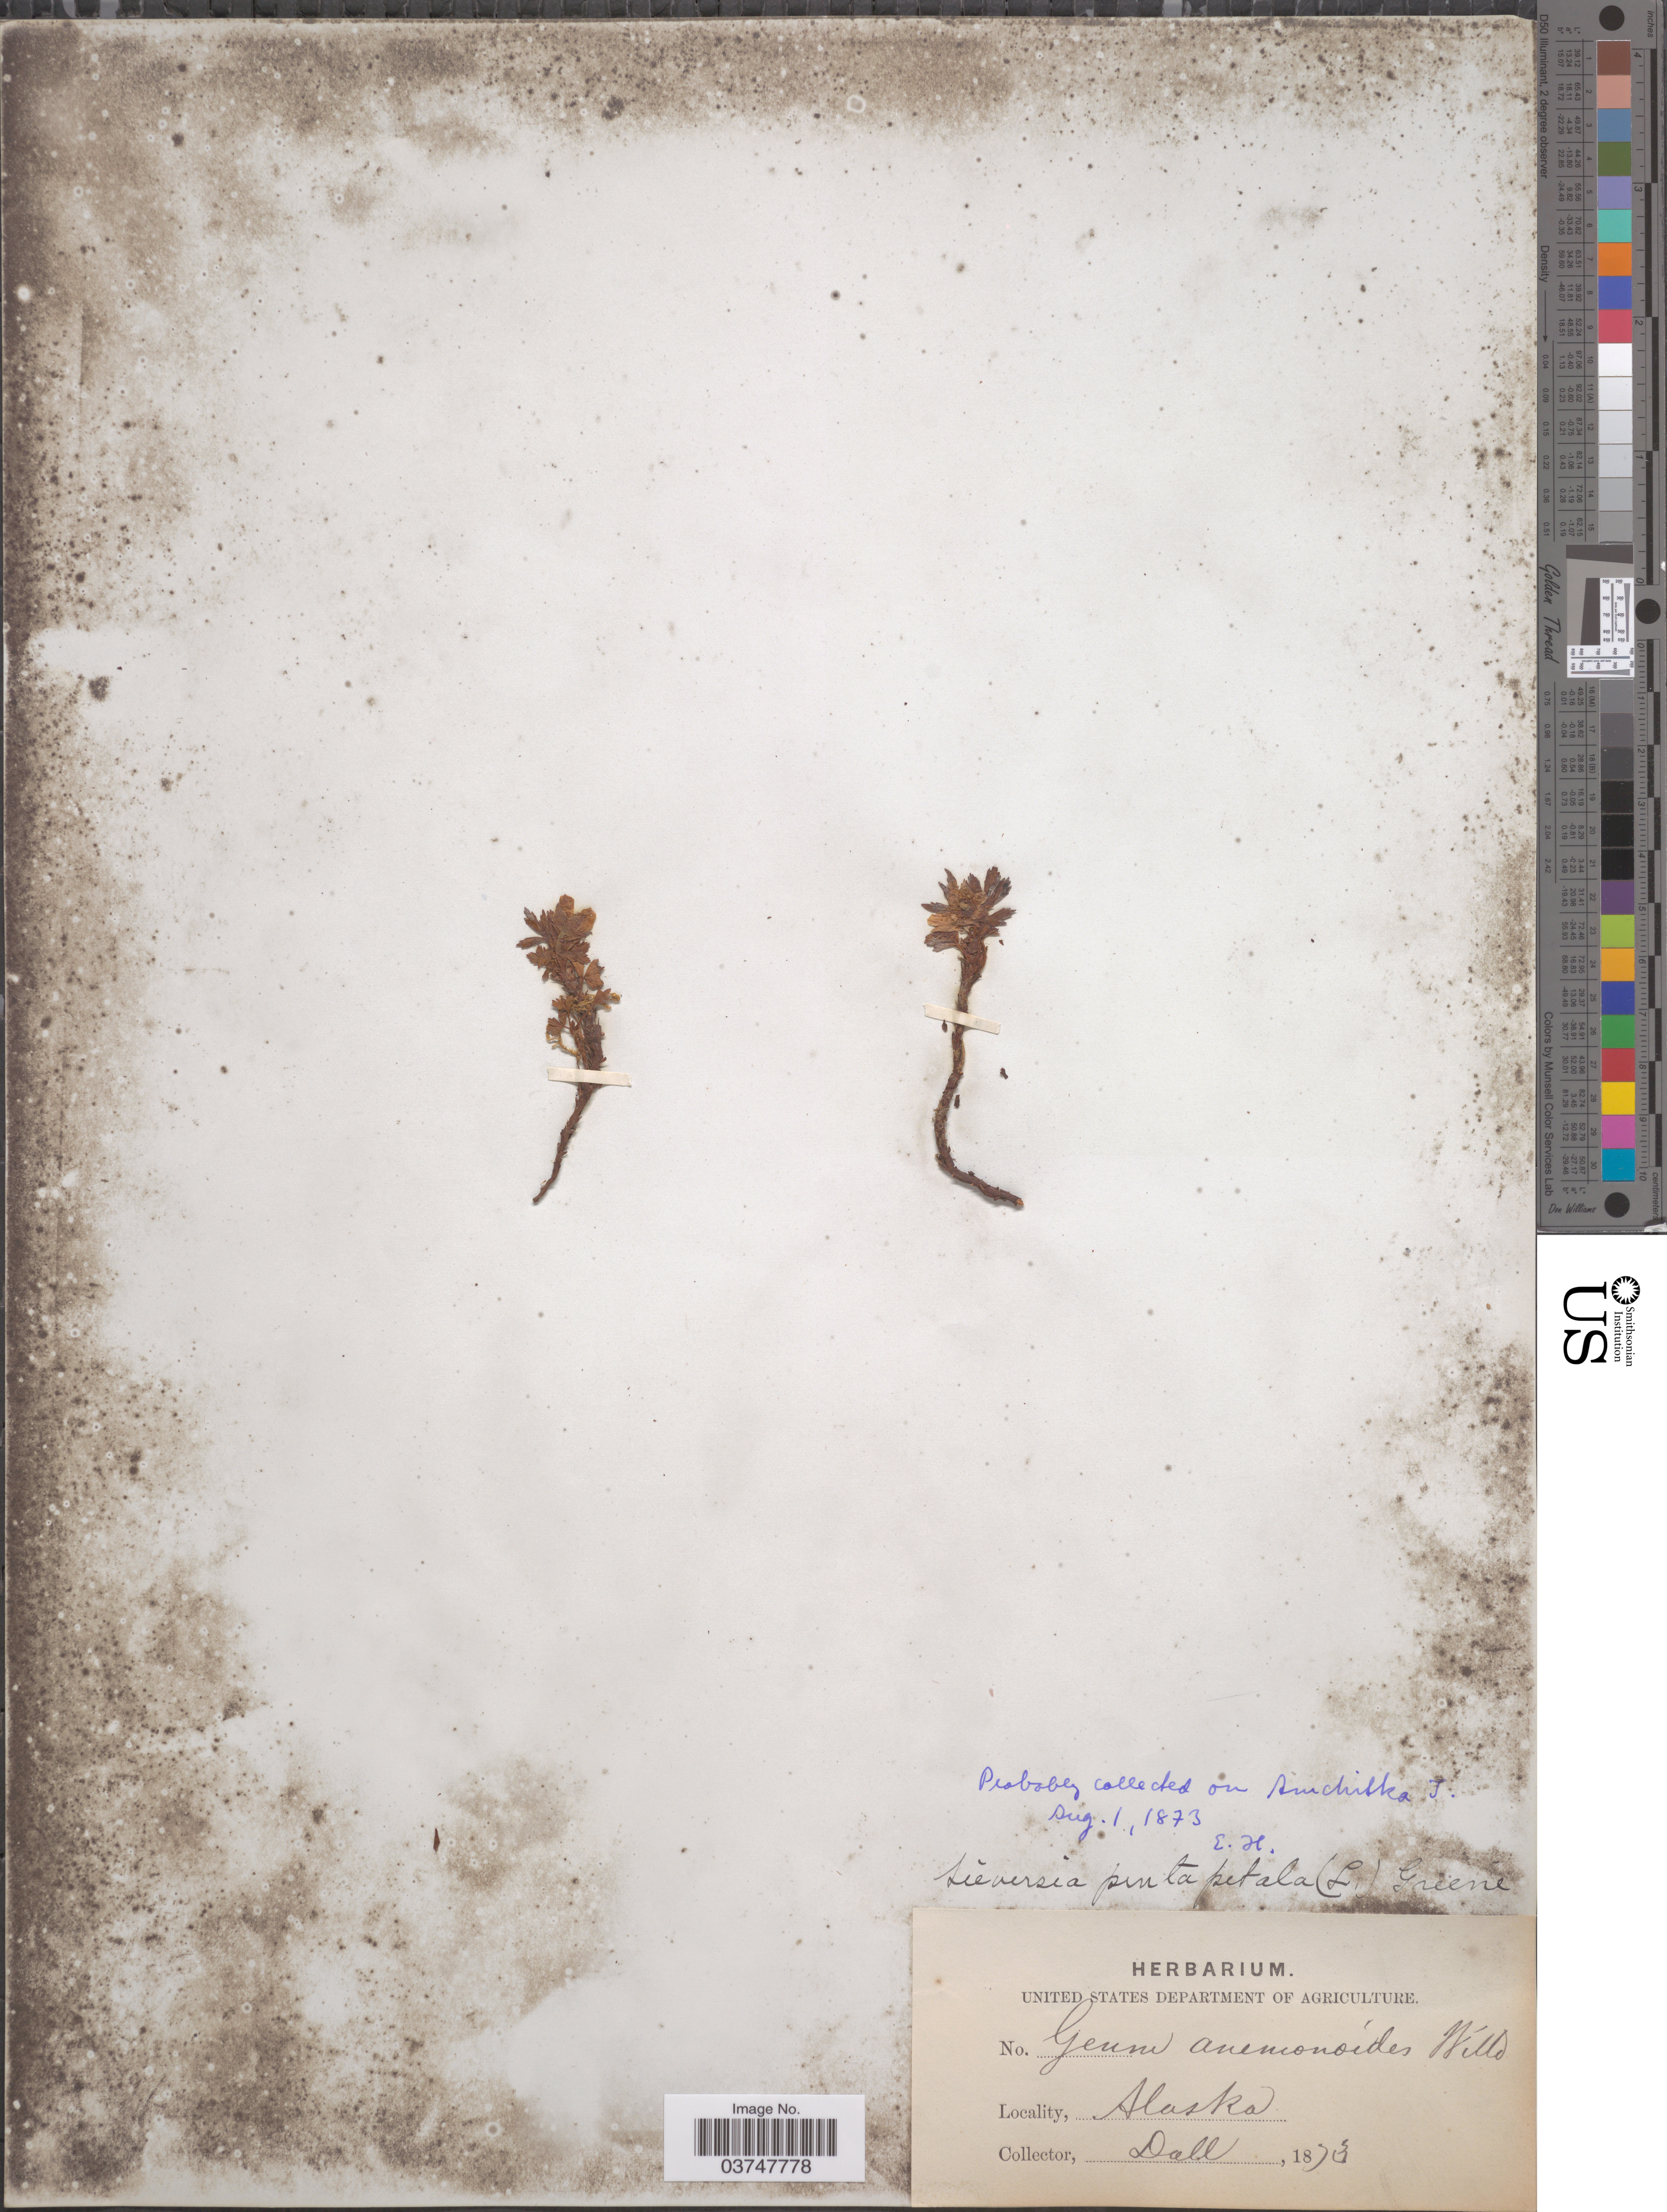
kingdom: Plantae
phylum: Tracheophyta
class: Magnoliopsida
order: Rosales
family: Rosaceae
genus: Geum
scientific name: Geum pentapetalum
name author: (L.) Makino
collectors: -. Dall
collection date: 1873-08-01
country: United States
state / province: Alaska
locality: Amchitka I.